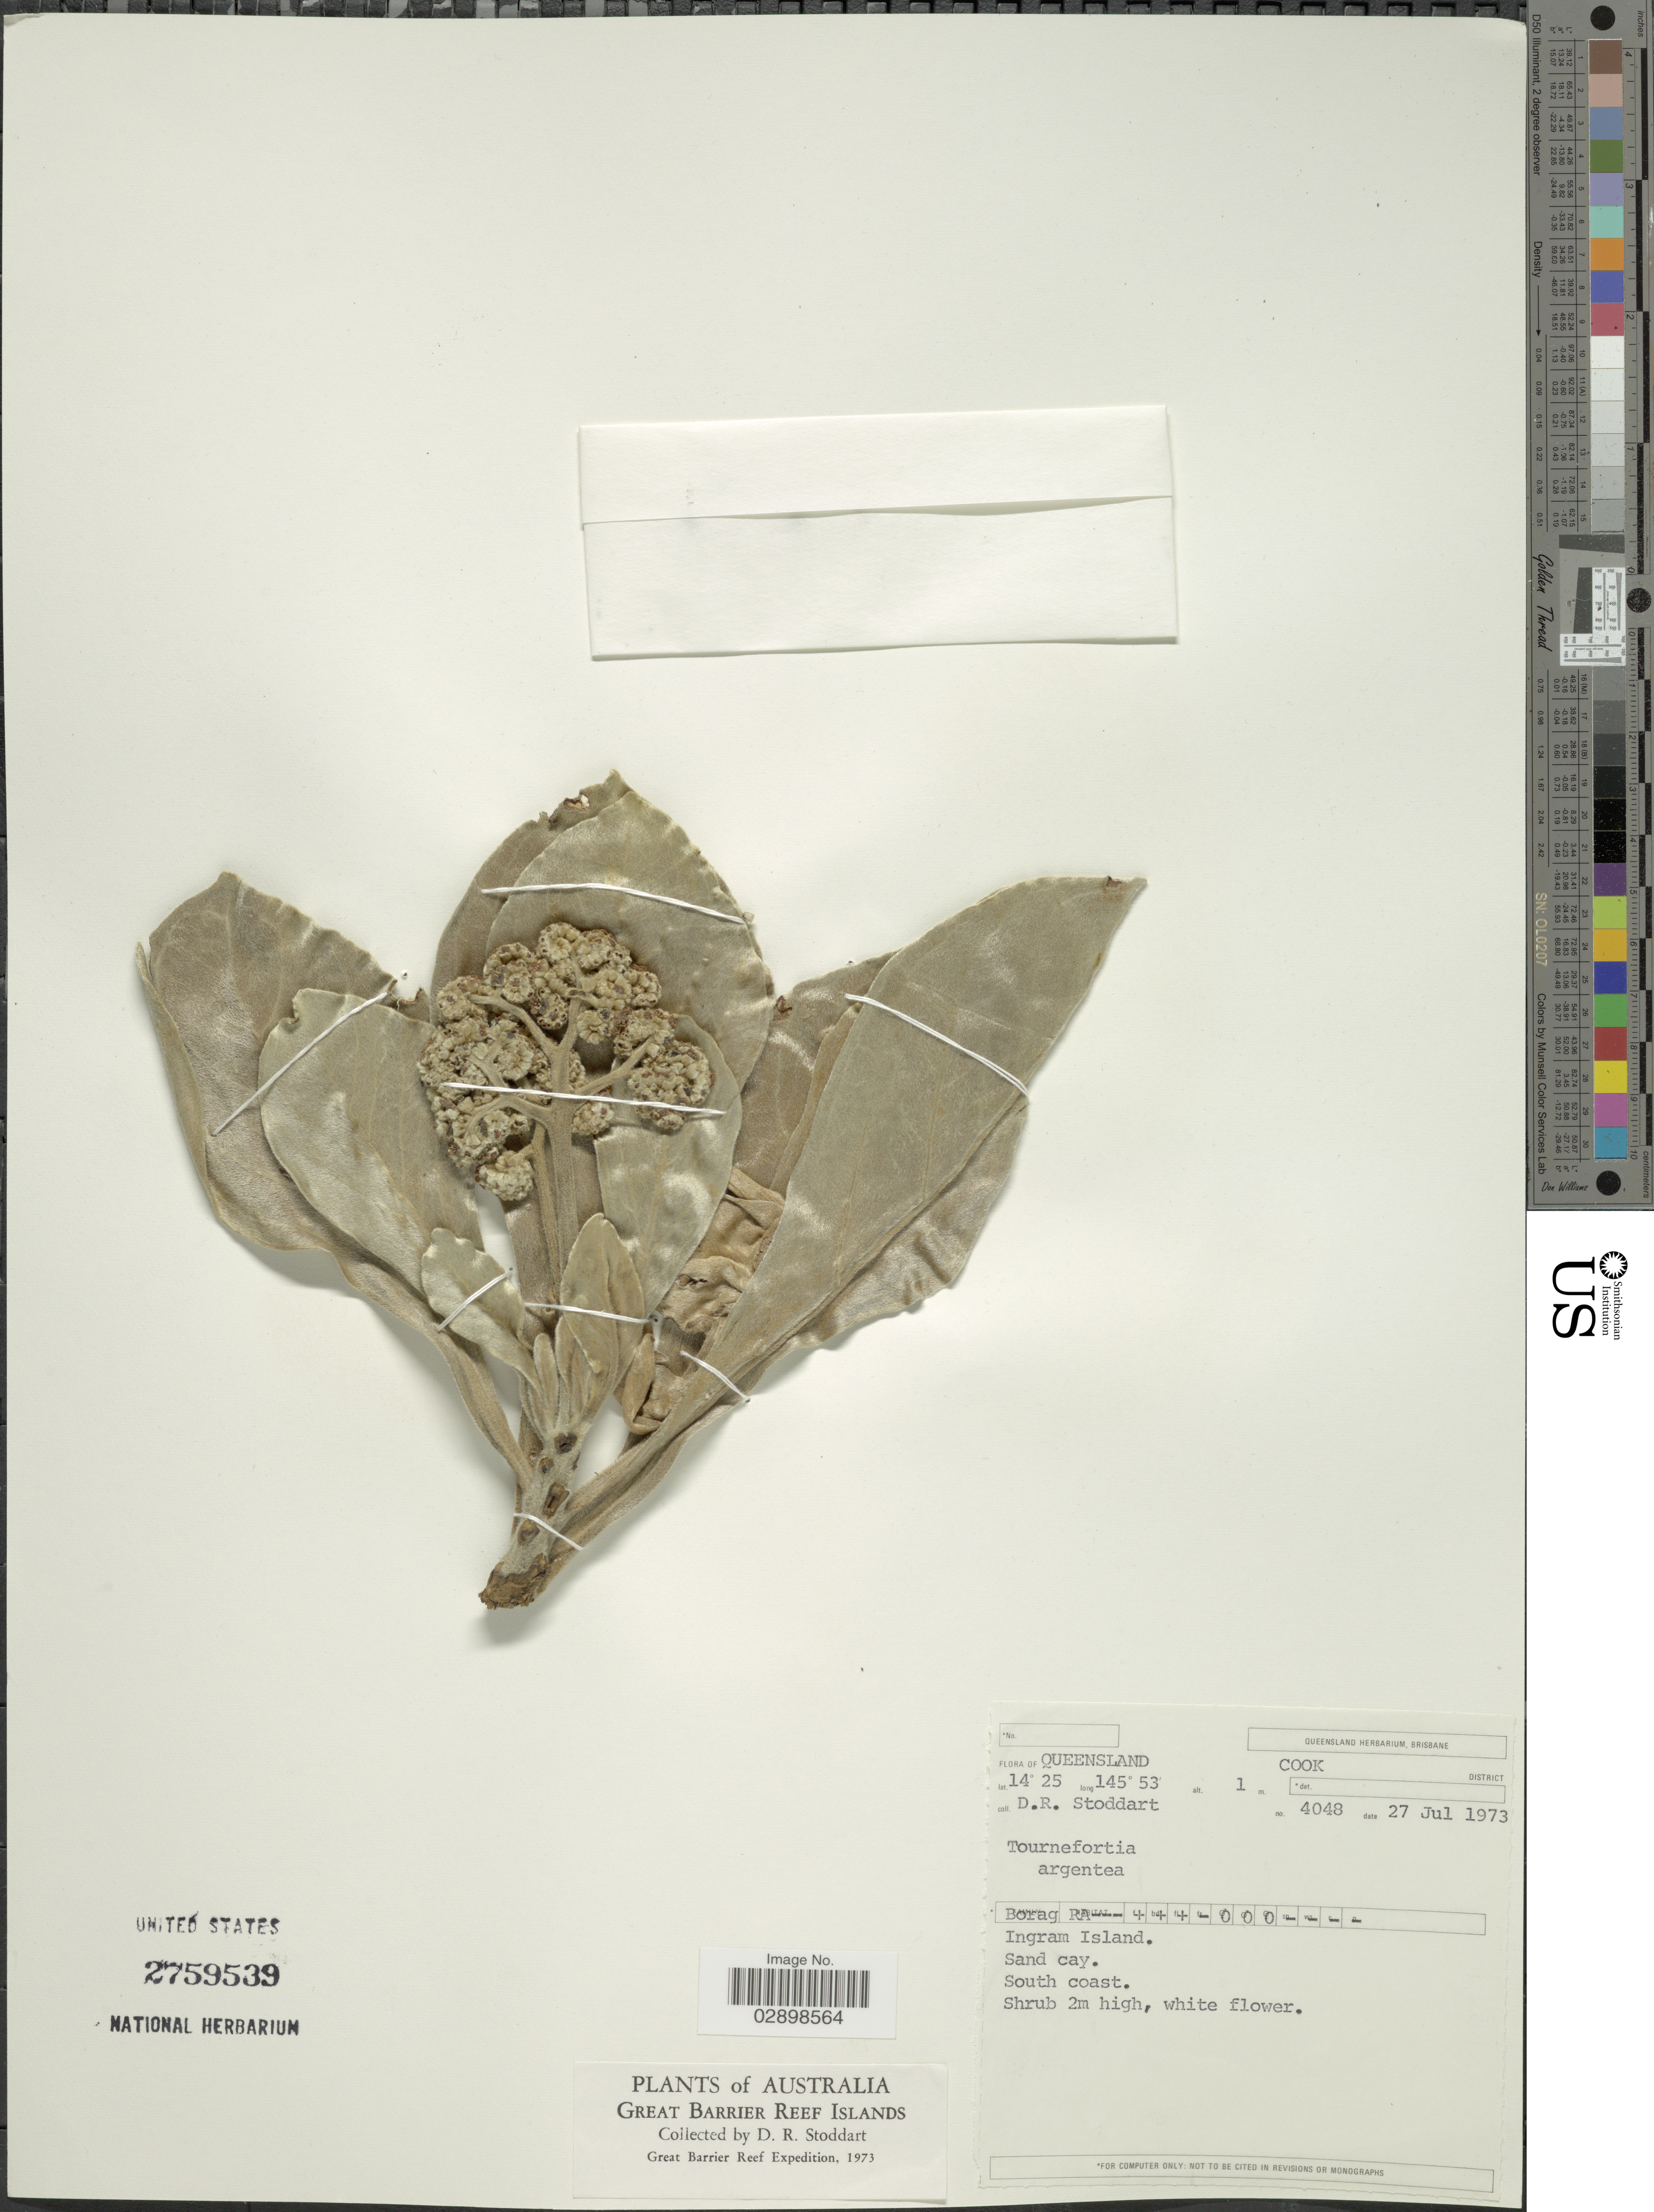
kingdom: Plantae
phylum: Tracheophyta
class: Magnoliopsida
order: Boraginales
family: Heliotropiaceae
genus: Tournefortia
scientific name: Tournefortia argentea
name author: L. f.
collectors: D. R. Stoddart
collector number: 4048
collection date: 1973-07-27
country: Australia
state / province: Queensland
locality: Cook District. Ingram Island.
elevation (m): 1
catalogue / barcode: US 2759539